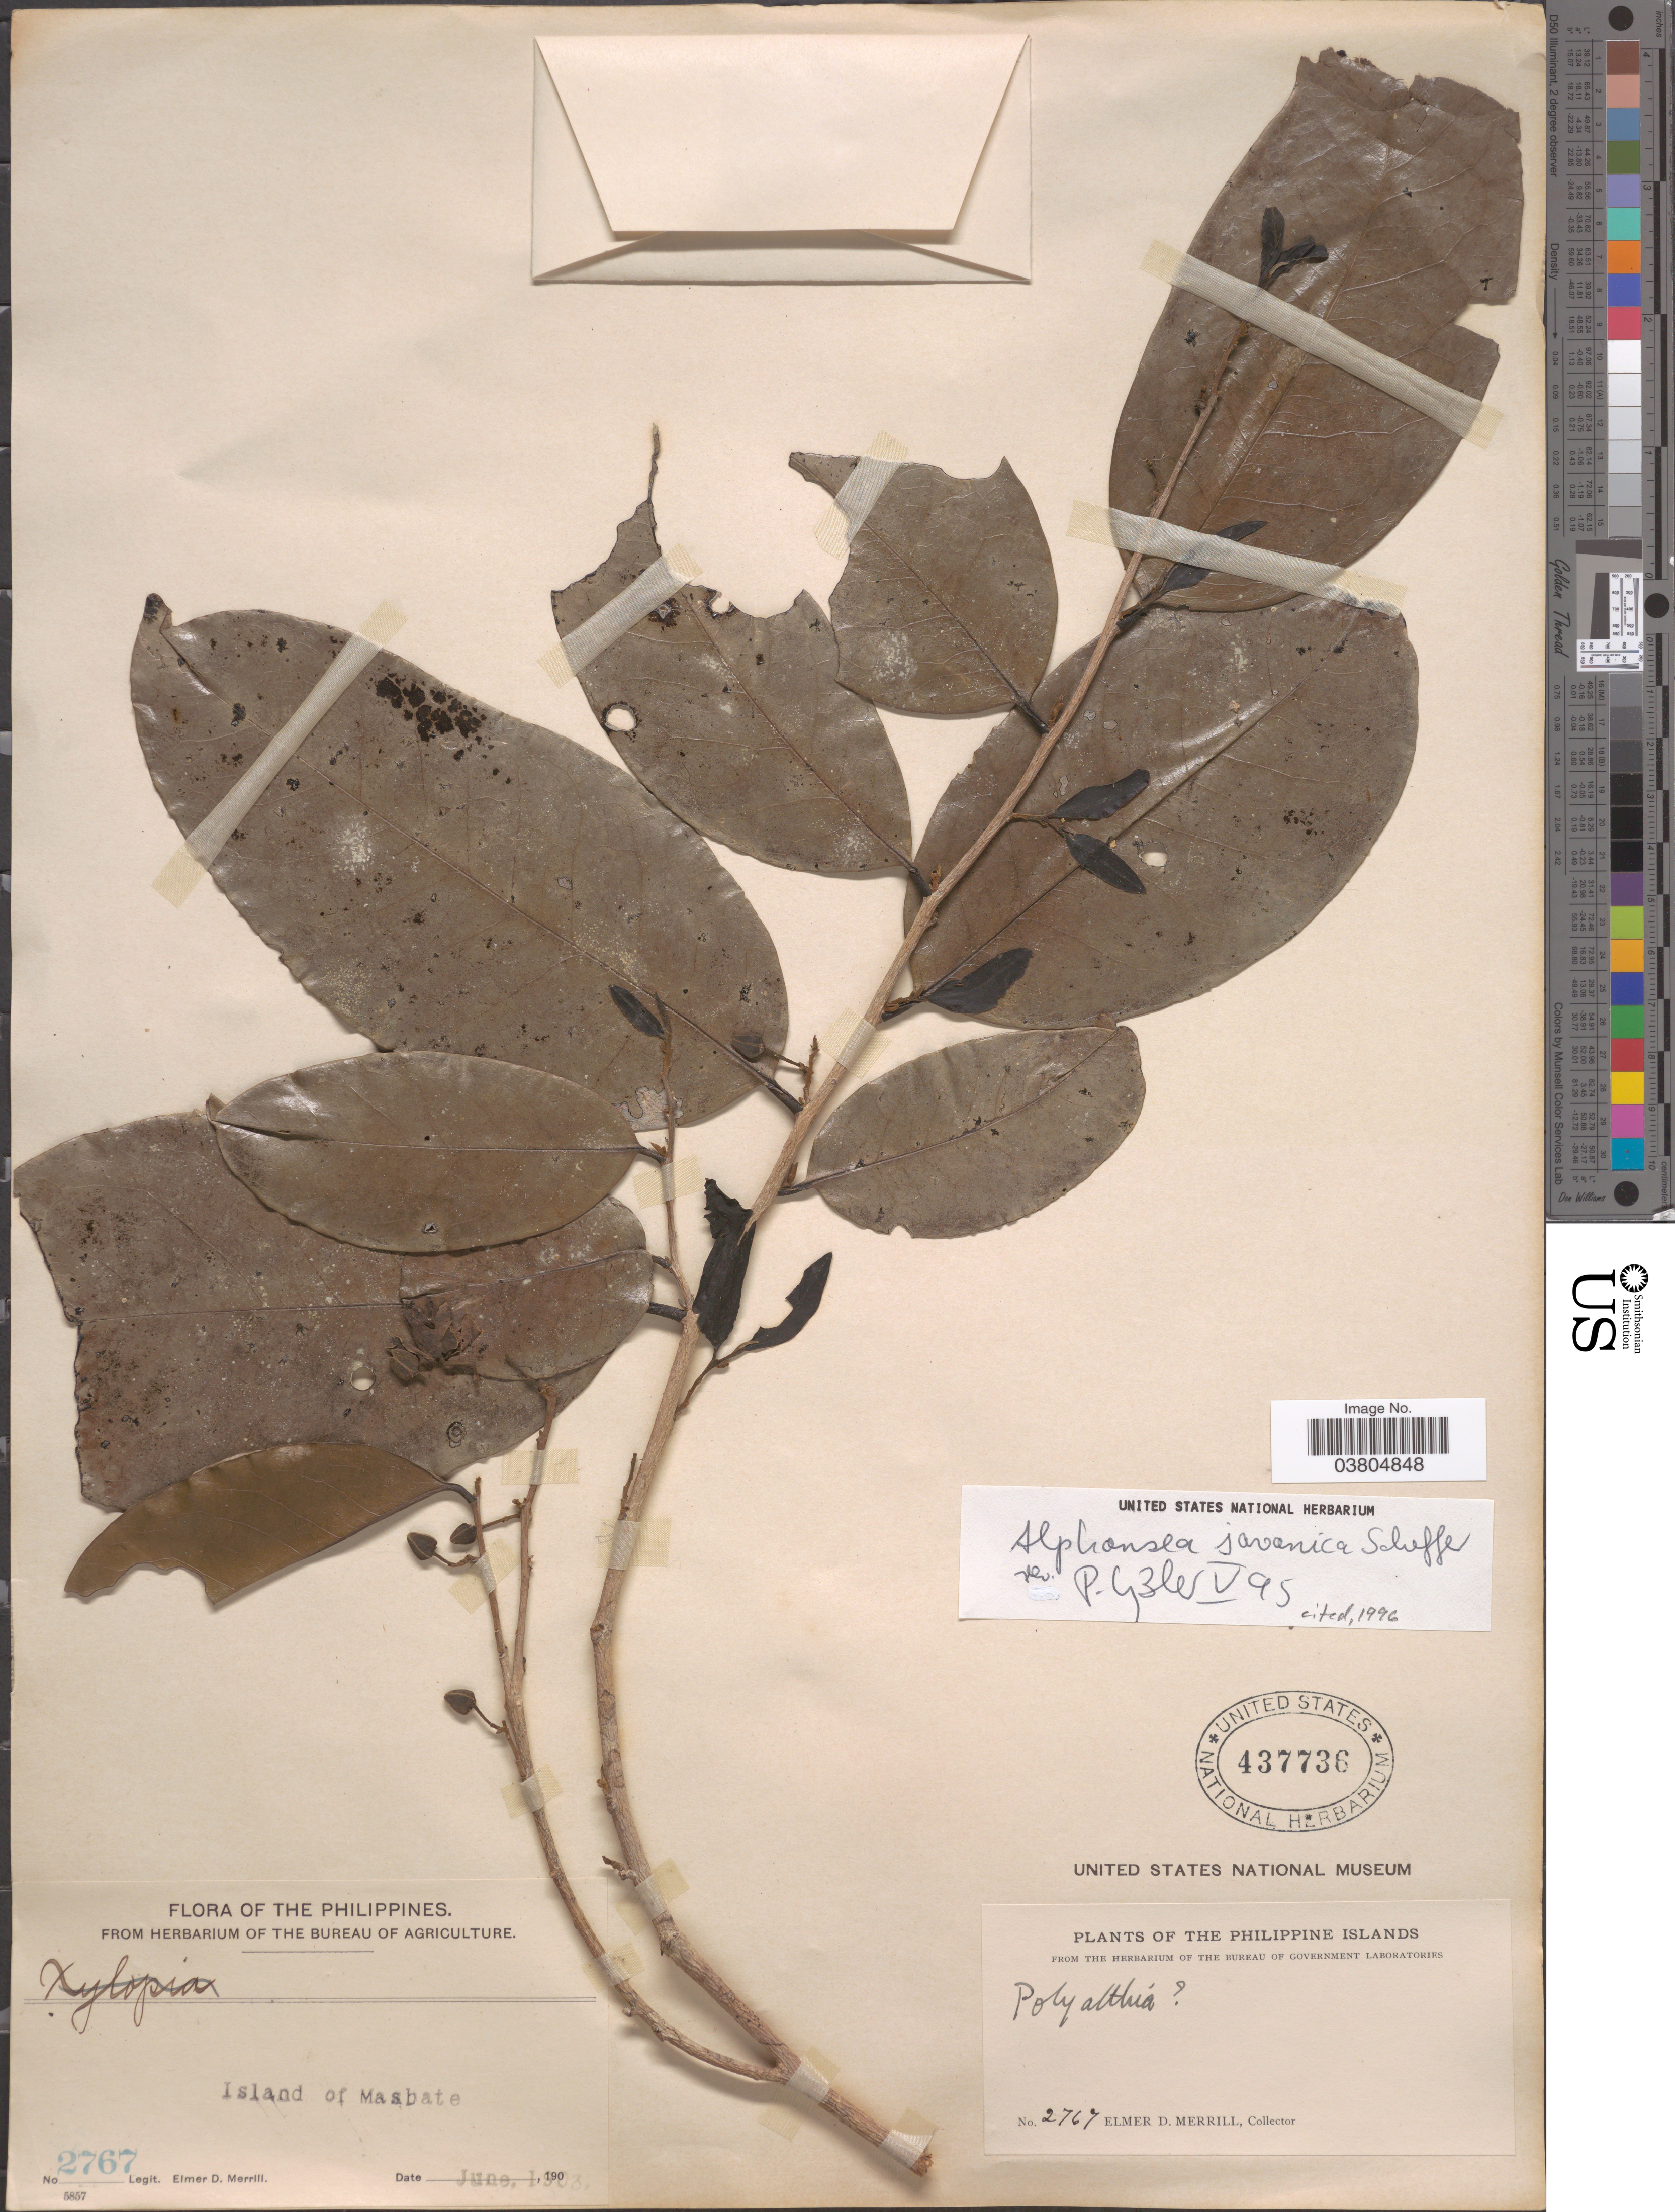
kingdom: Plantae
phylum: Tracheophyta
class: Magnoliopsida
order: Magnoliales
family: Annonaceae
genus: Alphonsea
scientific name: Alphonsea javanica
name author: Scheff.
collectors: E. D. Merrill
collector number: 2767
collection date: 1903-06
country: Philippines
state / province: Bicol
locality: Island of Masbate. The Philippine Islands.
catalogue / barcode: US 437736